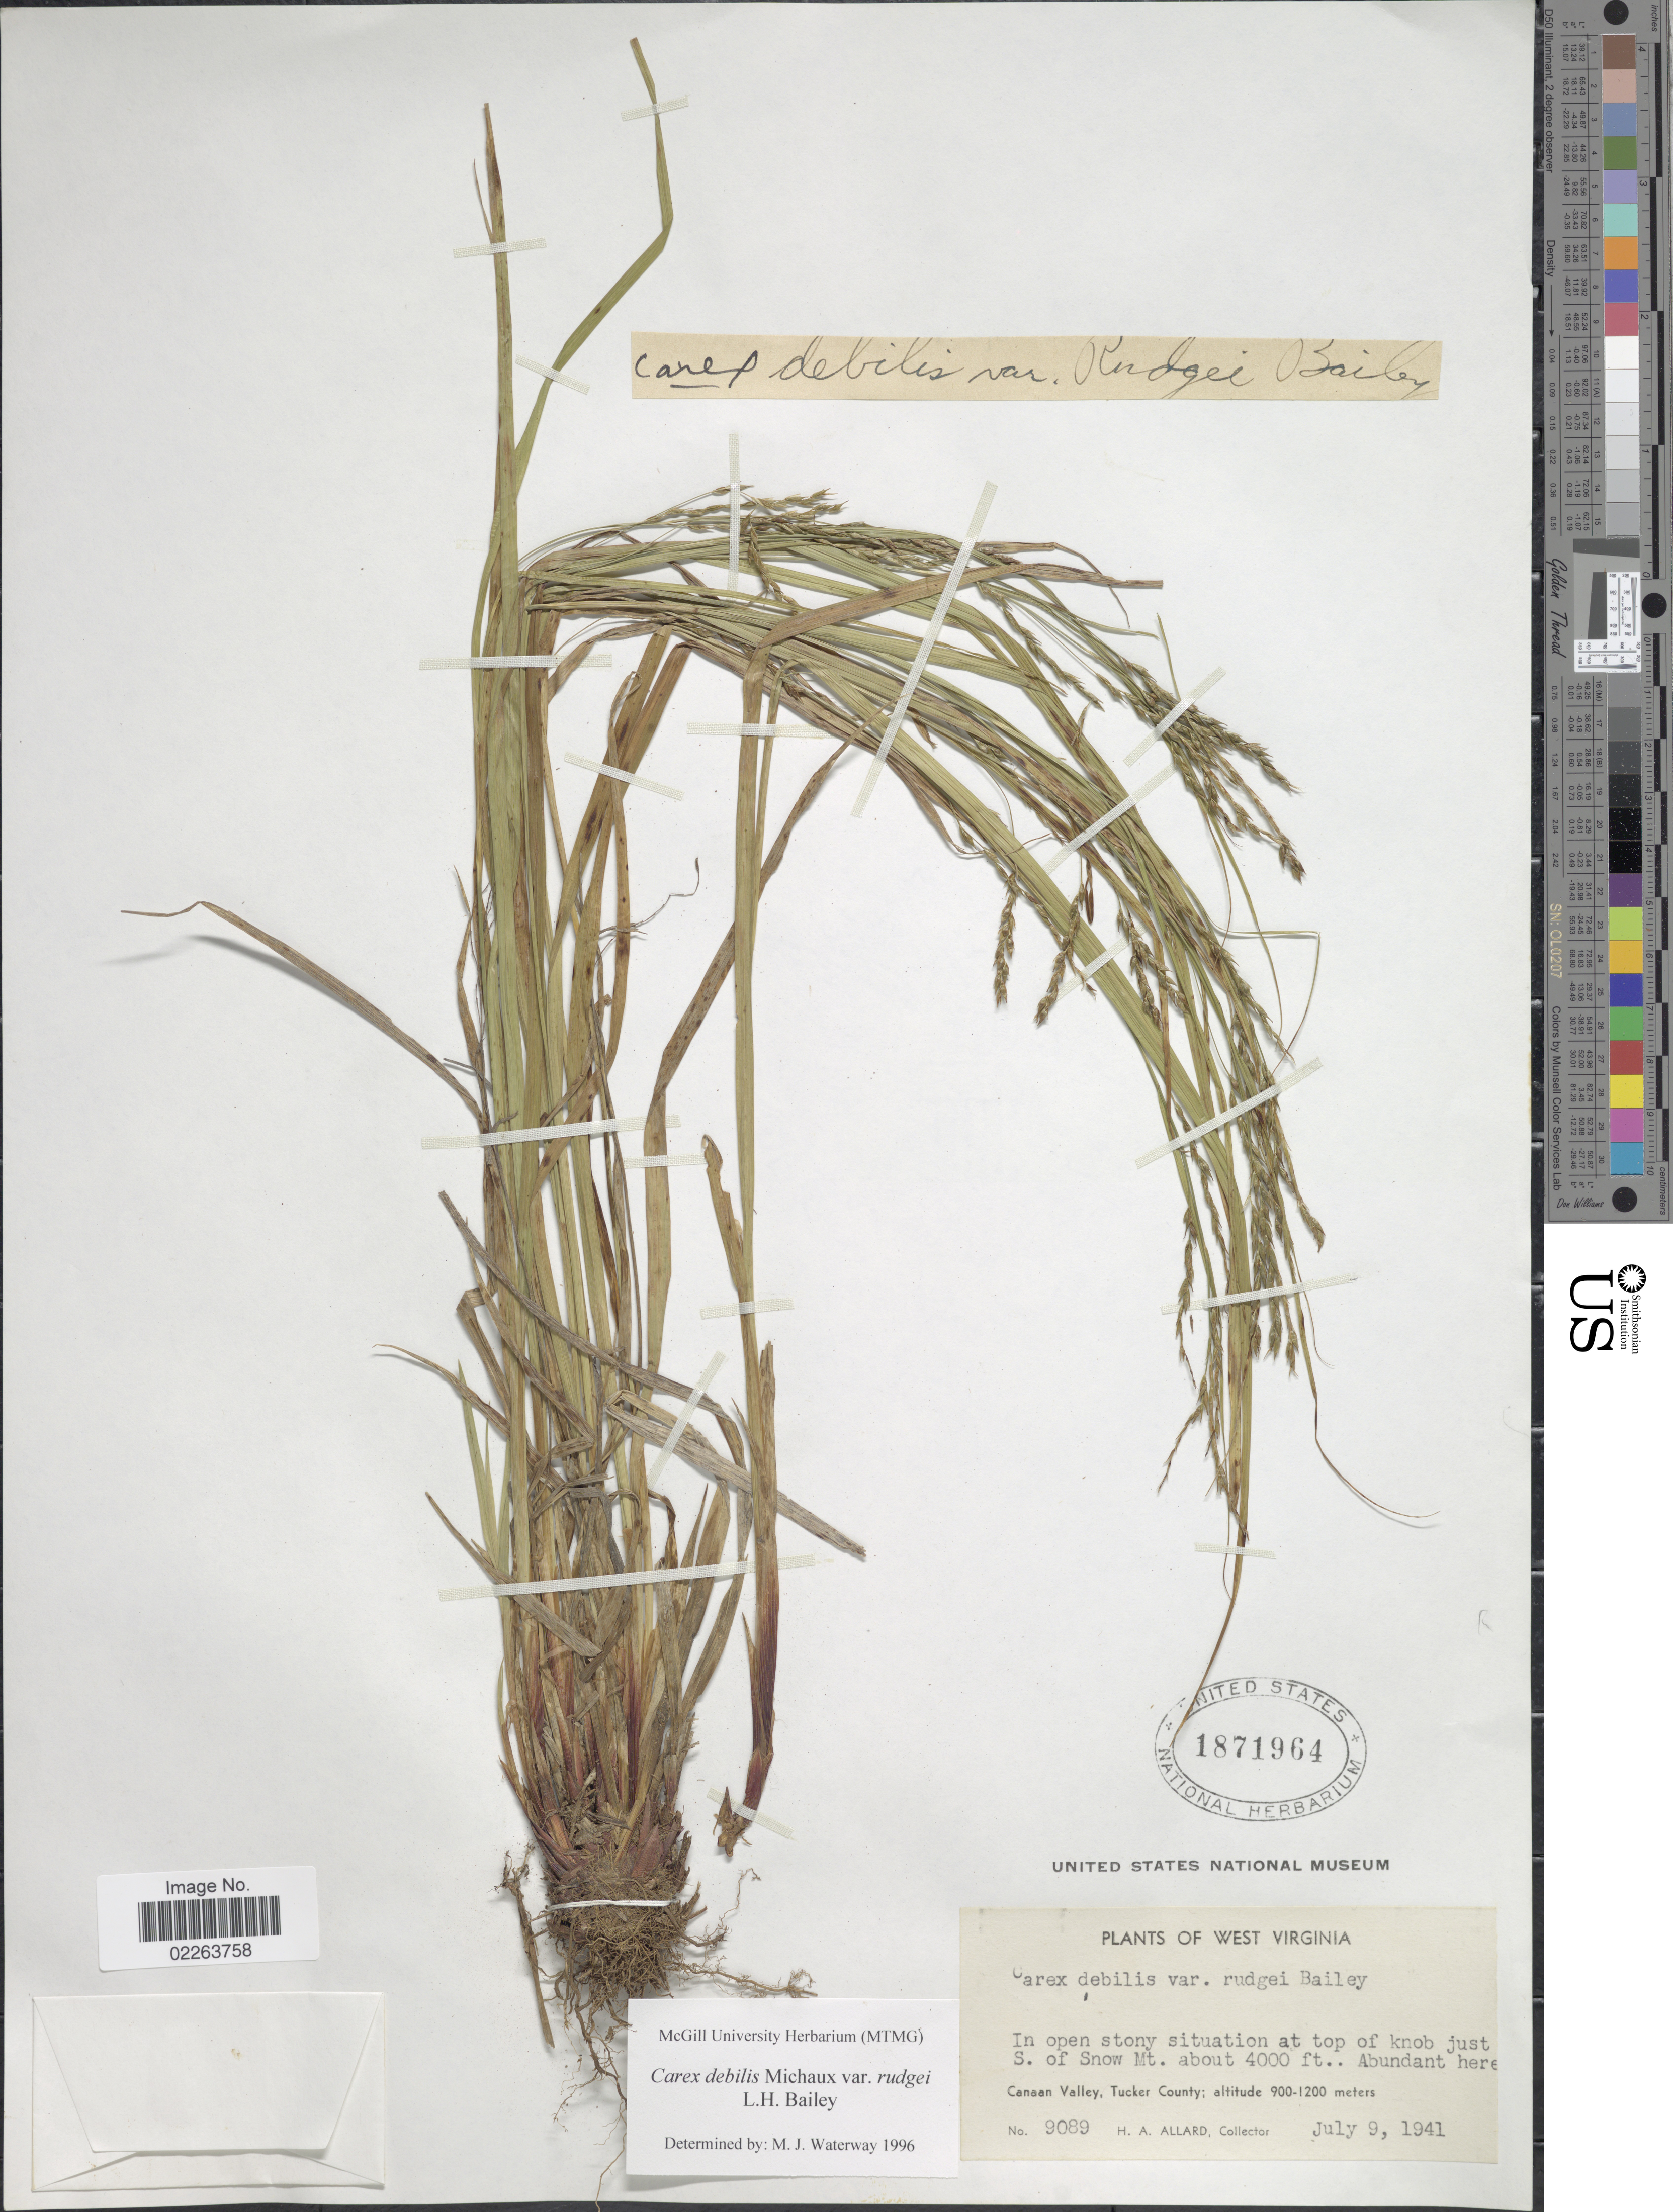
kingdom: Plantae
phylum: Tracheophyta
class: Liliopsida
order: Poales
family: Cyperaceae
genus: Carex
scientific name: Carex flexuosa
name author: Muhl. ex Willd.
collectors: H. A. Allard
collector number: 9089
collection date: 1941-07-09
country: United States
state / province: West Virginia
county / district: Tucker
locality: In open stony situation at top of knob just S. of Snow Mt. Canaan Valley, Tucker County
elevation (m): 1219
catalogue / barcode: US 1871964